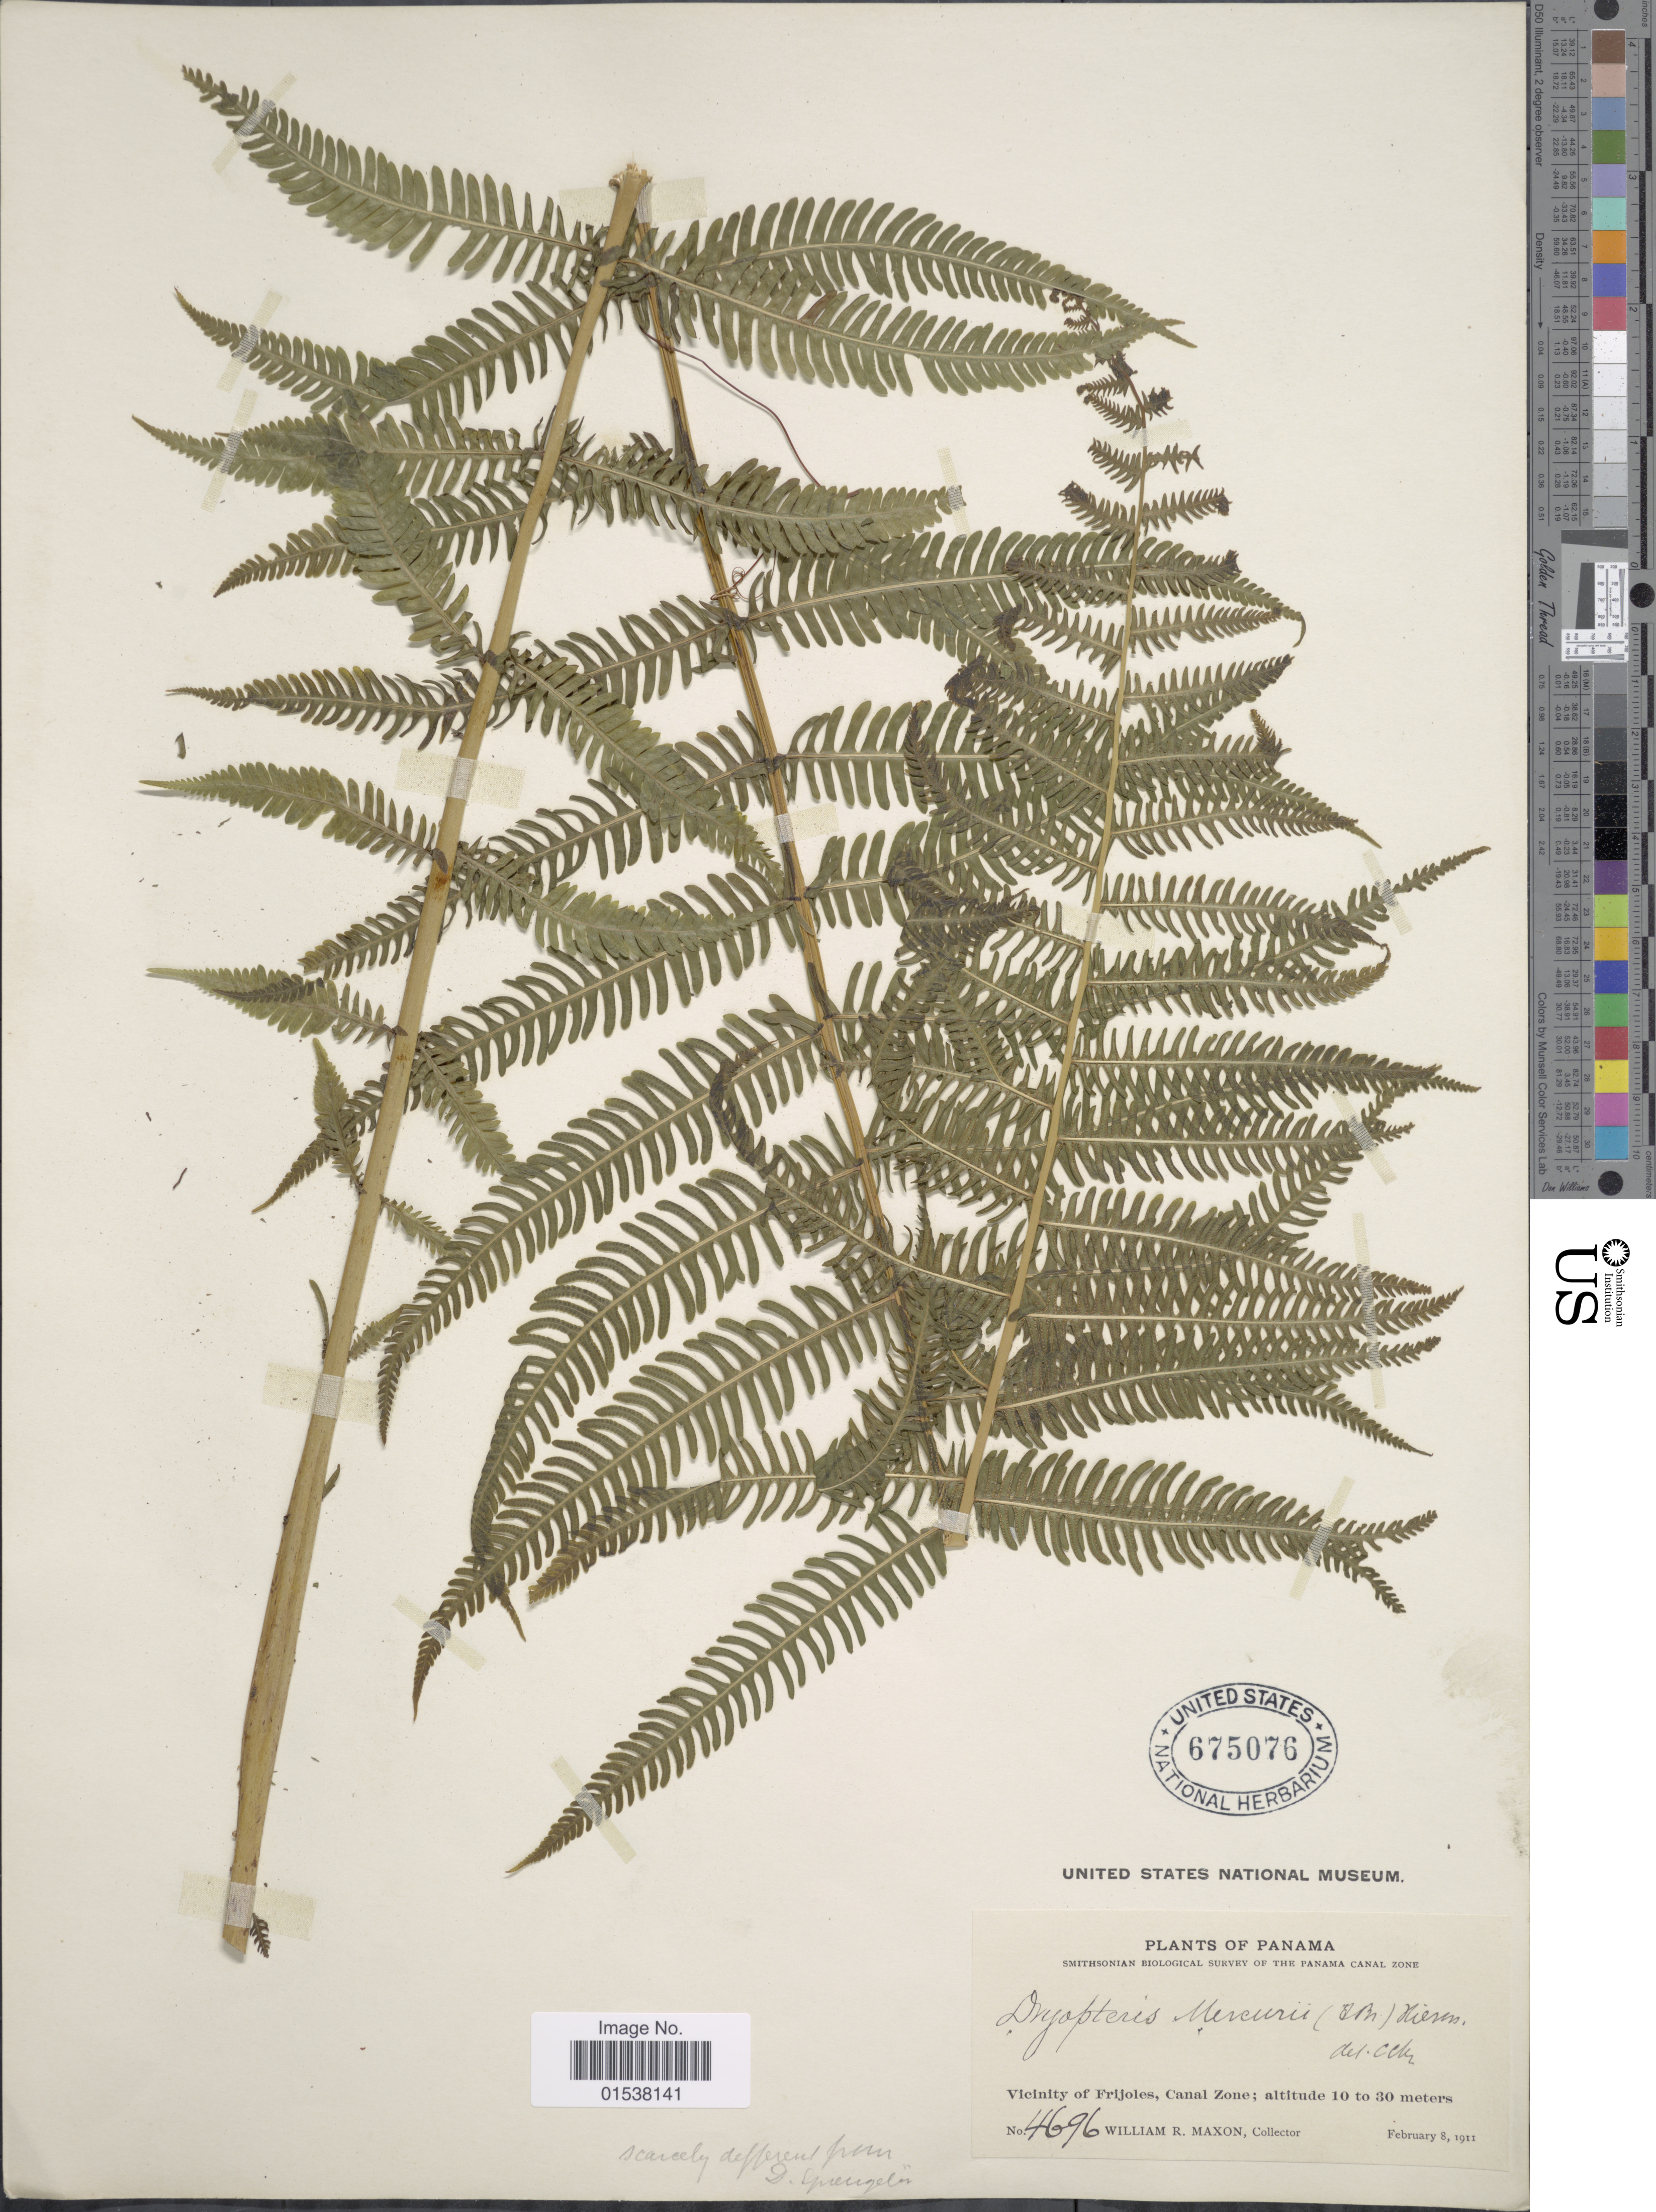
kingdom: Plantae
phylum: Tracheophyta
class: Polypodiopsida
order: Polypodiales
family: Thelypteridaceae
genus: Amauropelta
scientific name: Amauropelta balbisii (Spreng.) comb. nov., ined. 2015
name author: (Spreng.)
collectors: W. R. Maxon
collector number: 4696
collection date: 1911-02-08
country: Panama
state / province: Colón / Panamá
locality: Vicinity of Frijoles, Canal Zone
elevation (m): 10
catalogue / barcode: US 675076